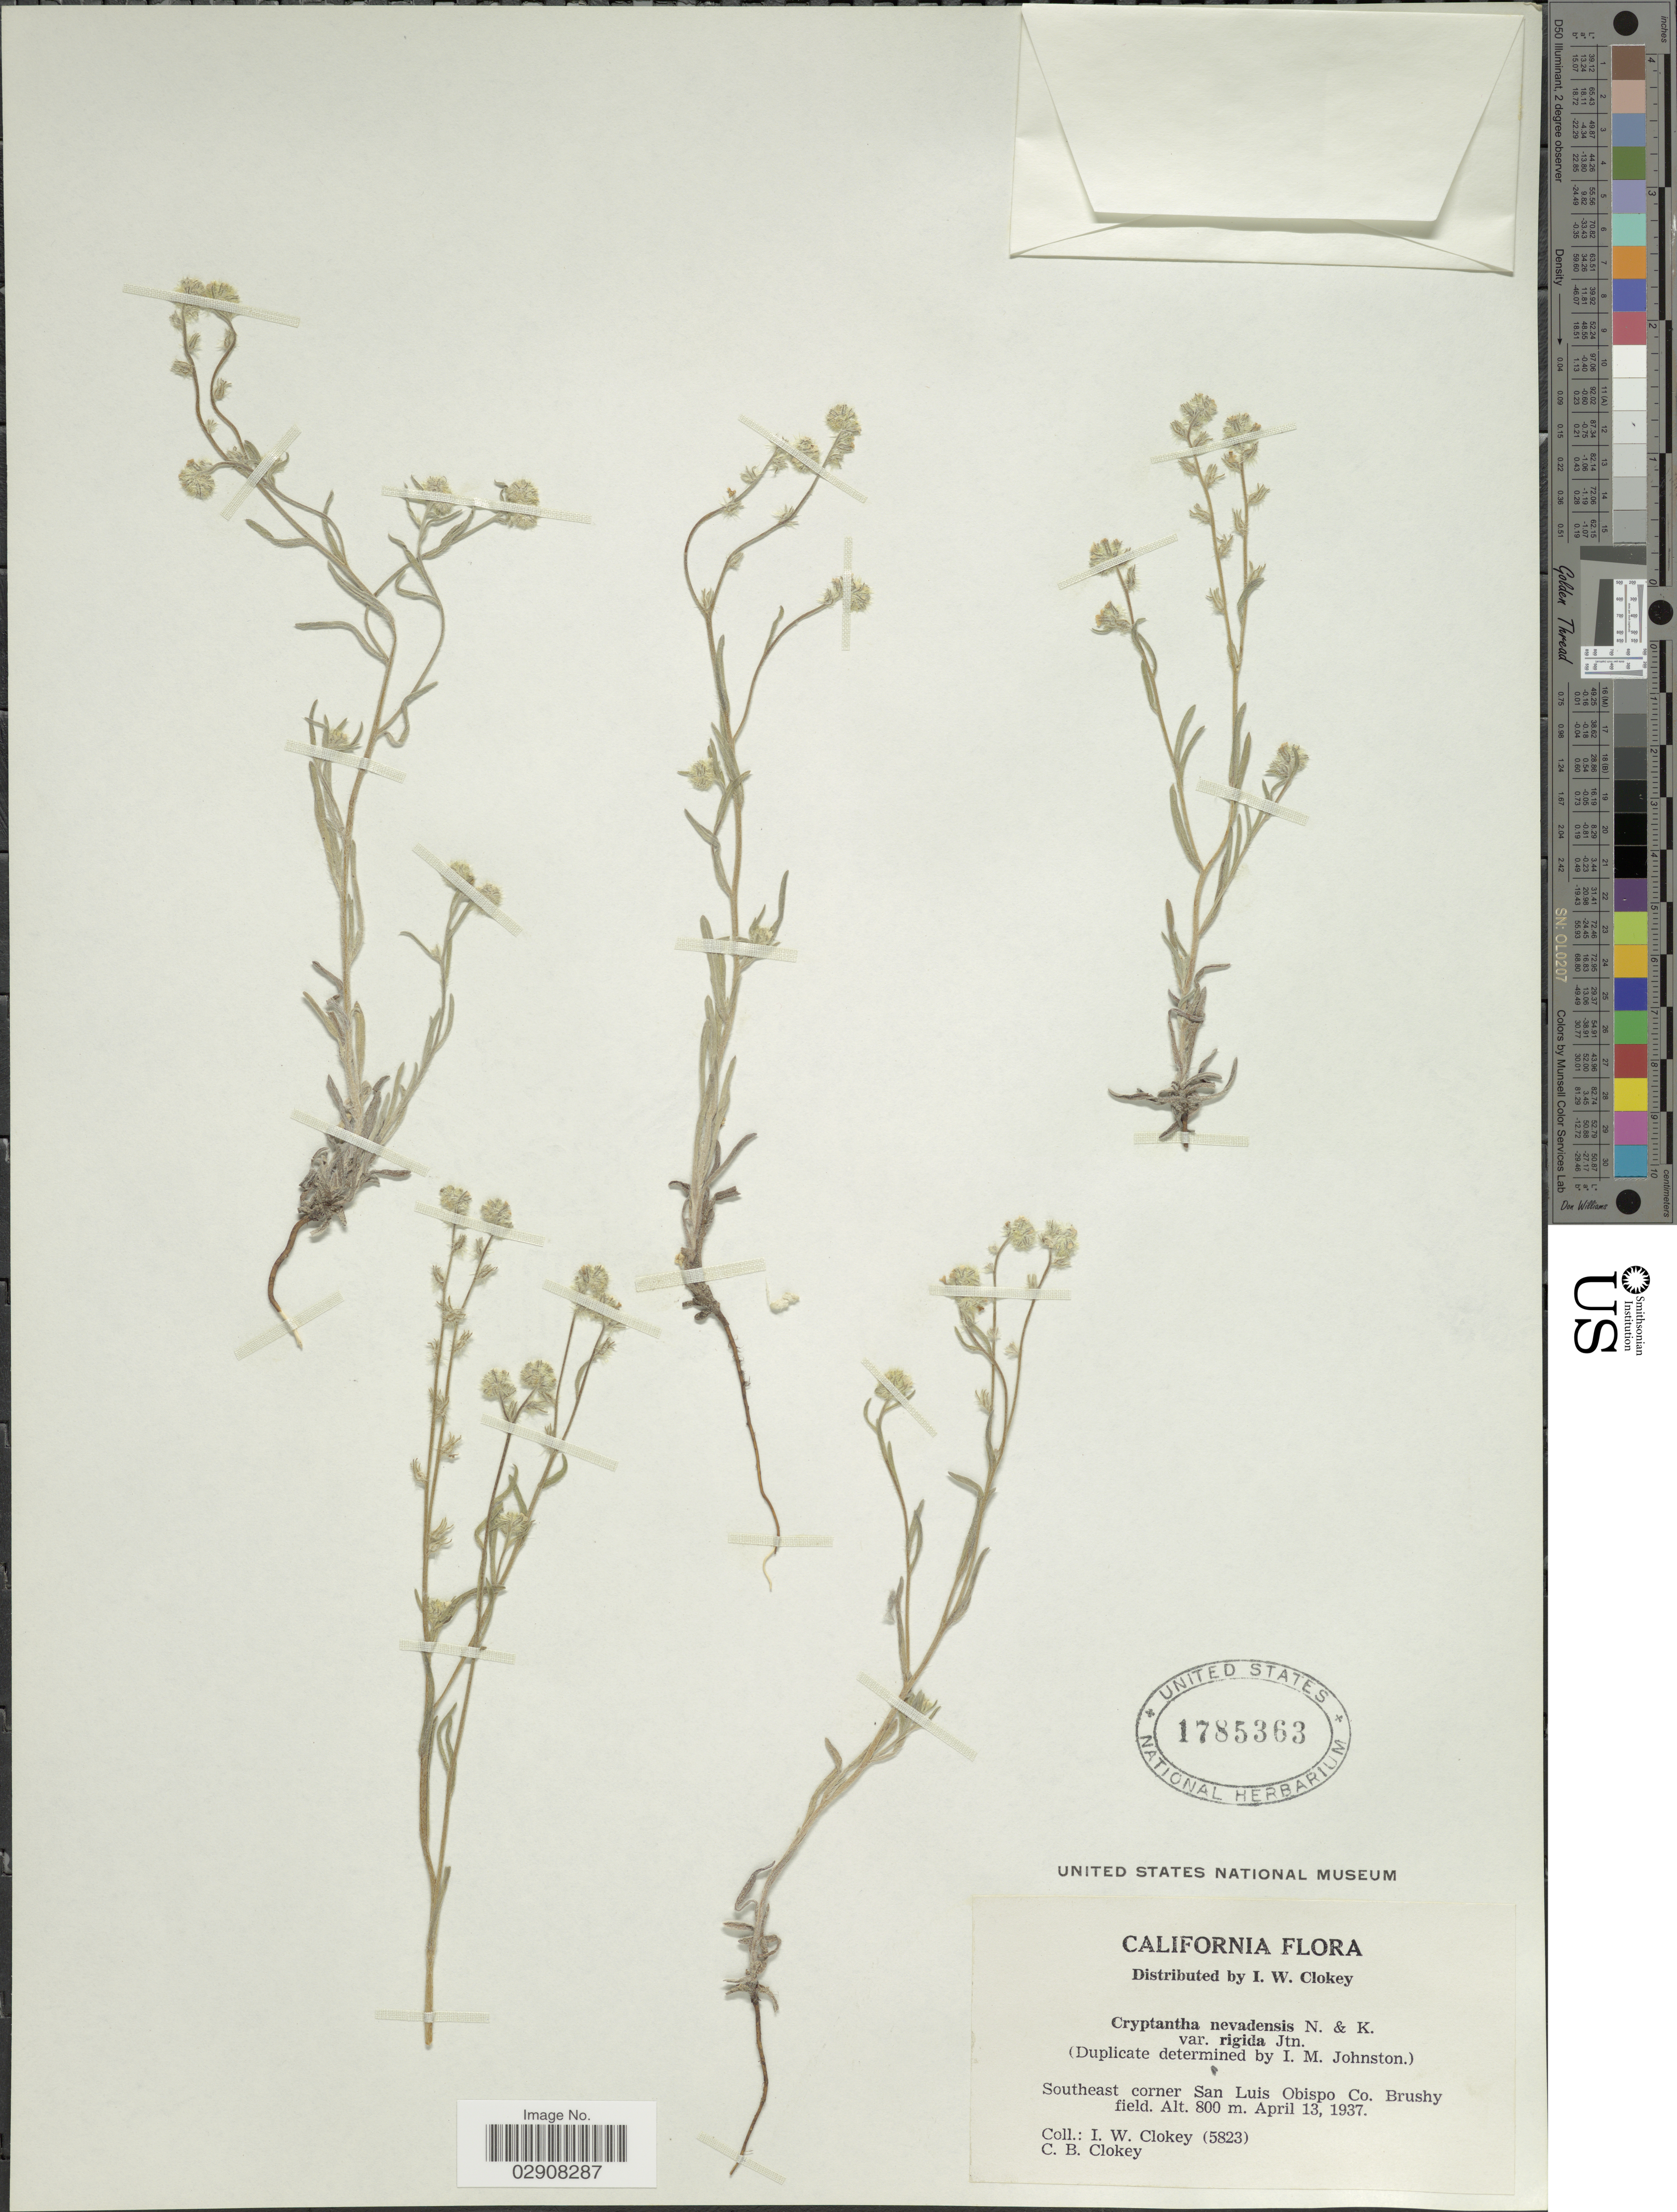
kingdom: Plantae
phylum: Tracheophyta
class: Magnoliopsida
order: Boraginales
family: Boraginaceae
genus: Cryptantha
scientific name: Cryptantha nevadensis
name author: A. Nelson & P.B. Kenn.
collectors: I. W. Clokey & C. Clokey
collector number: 5823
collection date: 1937-04-13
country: United States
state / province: California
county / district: San Luis Obispo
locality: Southeast corner San Luis Obispo Co.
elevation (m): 800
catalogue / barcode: US 1785363